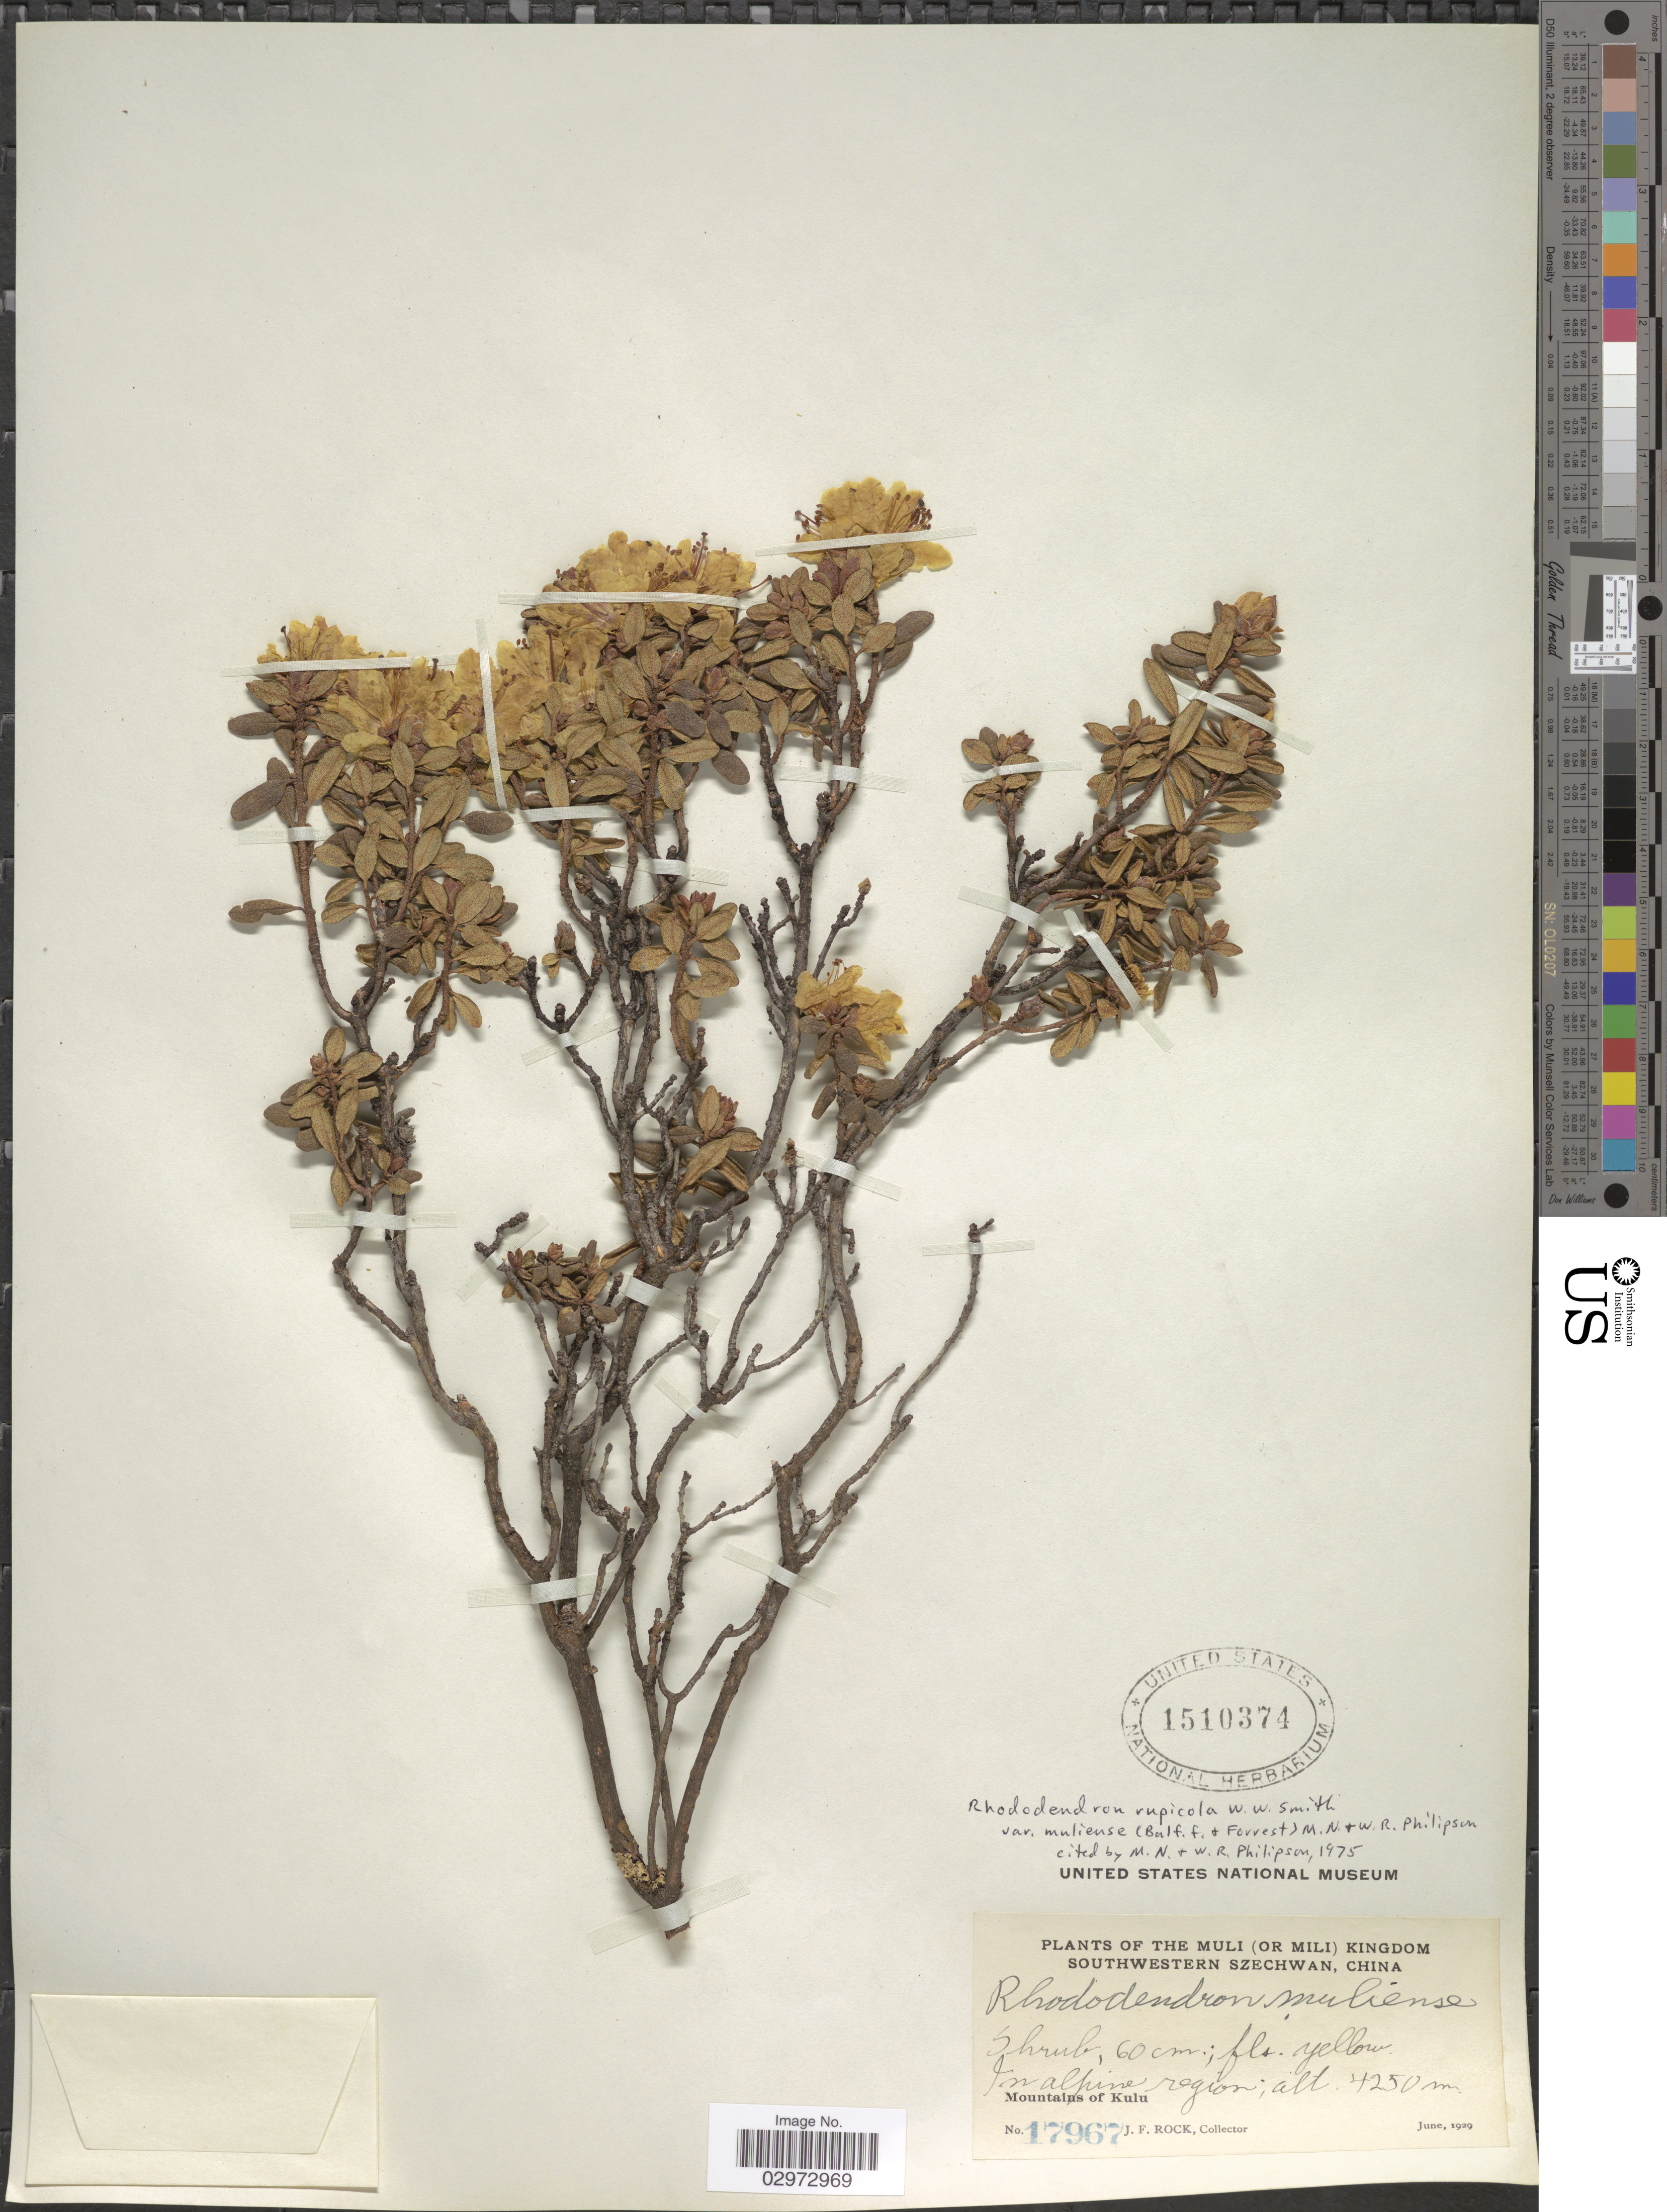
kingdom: Plantae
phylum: Tracheophyta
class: Magnoliopsida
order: Ericales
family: Ericaceae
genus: Rhododendron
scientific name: Rhododendron rupicola var. muliense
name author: (Balf. f. & Forrest) Philipson & M. N. Philipson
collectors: J. Rock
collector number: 17967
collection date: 1929-06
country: China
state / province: Sichuan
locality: Muli (or Mili) Kingdom, Southwestern Szechwan, Mountains of Kulu.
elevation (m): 4250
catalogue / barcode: US 1510374